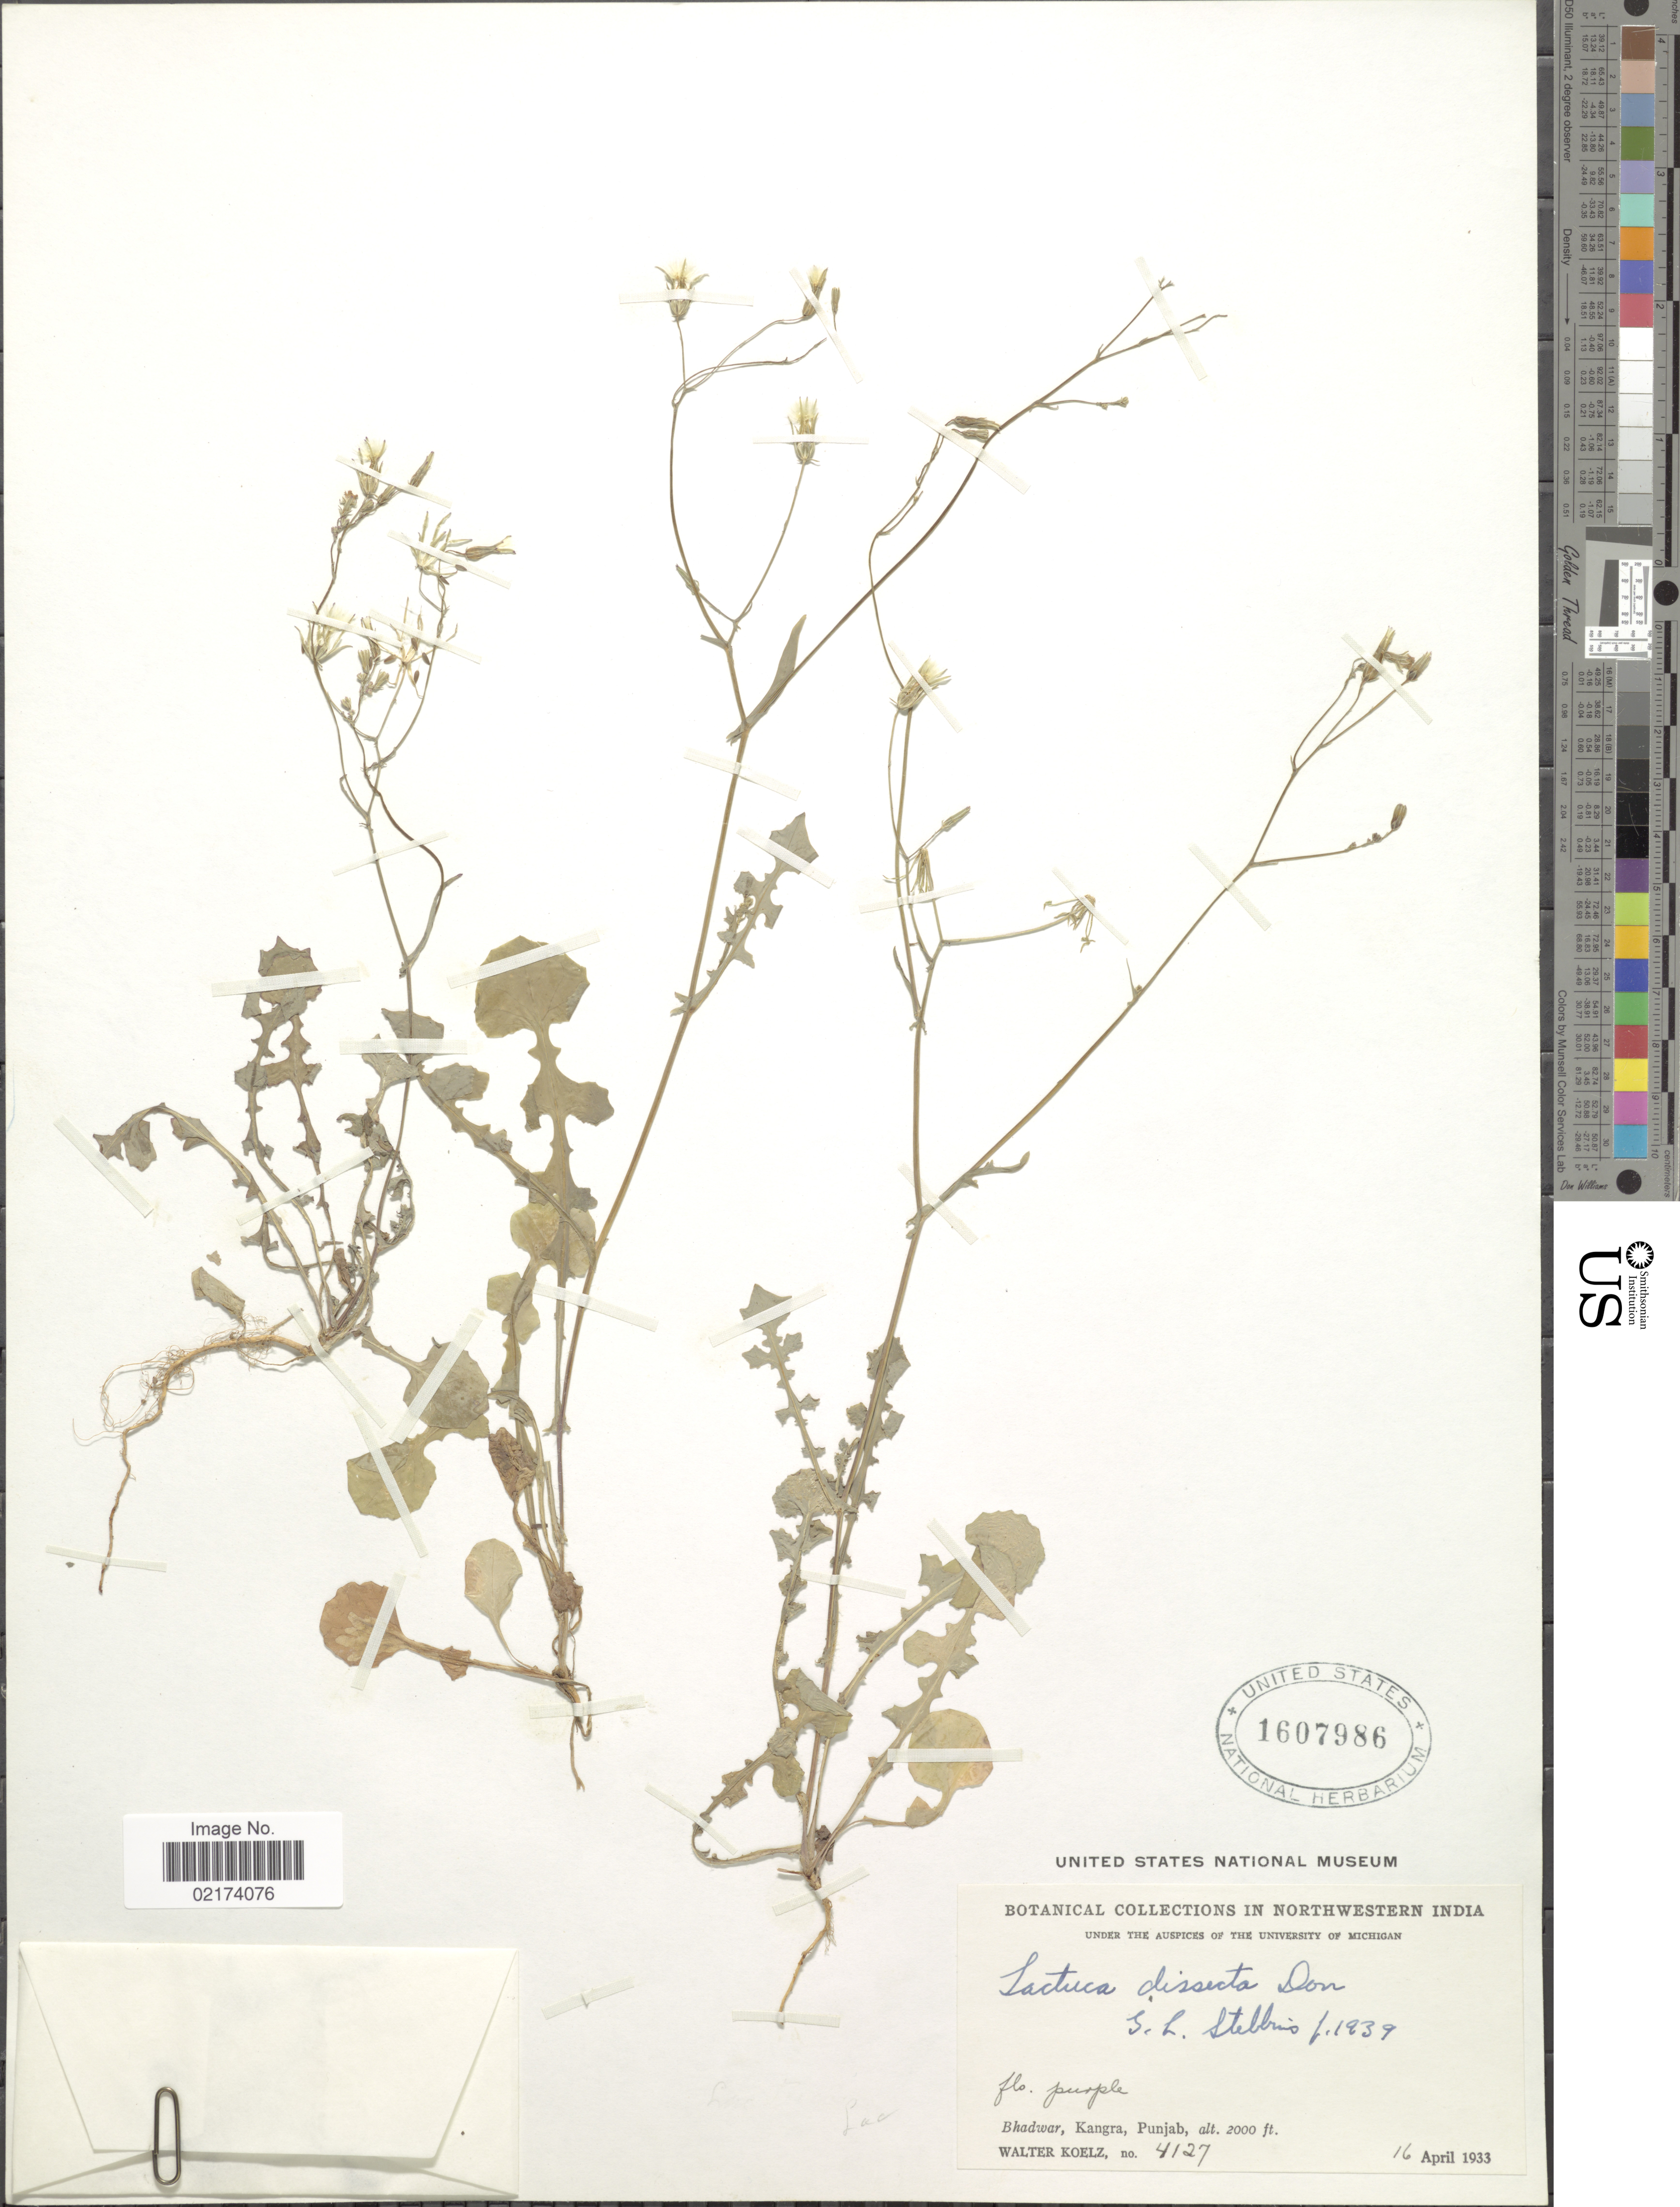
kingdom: Plantae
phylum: Tracheophyta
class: Magnoliopsida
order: Asterales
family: Asteraceae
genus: Lactuca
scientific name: Lactuca dissecta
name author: D. Don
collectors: W. N. Koelz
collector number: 4127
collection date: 1933-04-16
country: India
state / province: Himachal Pradesh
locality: Northwestern India, Bhadwar, Kangra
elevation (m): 610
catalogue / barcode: US 1607986